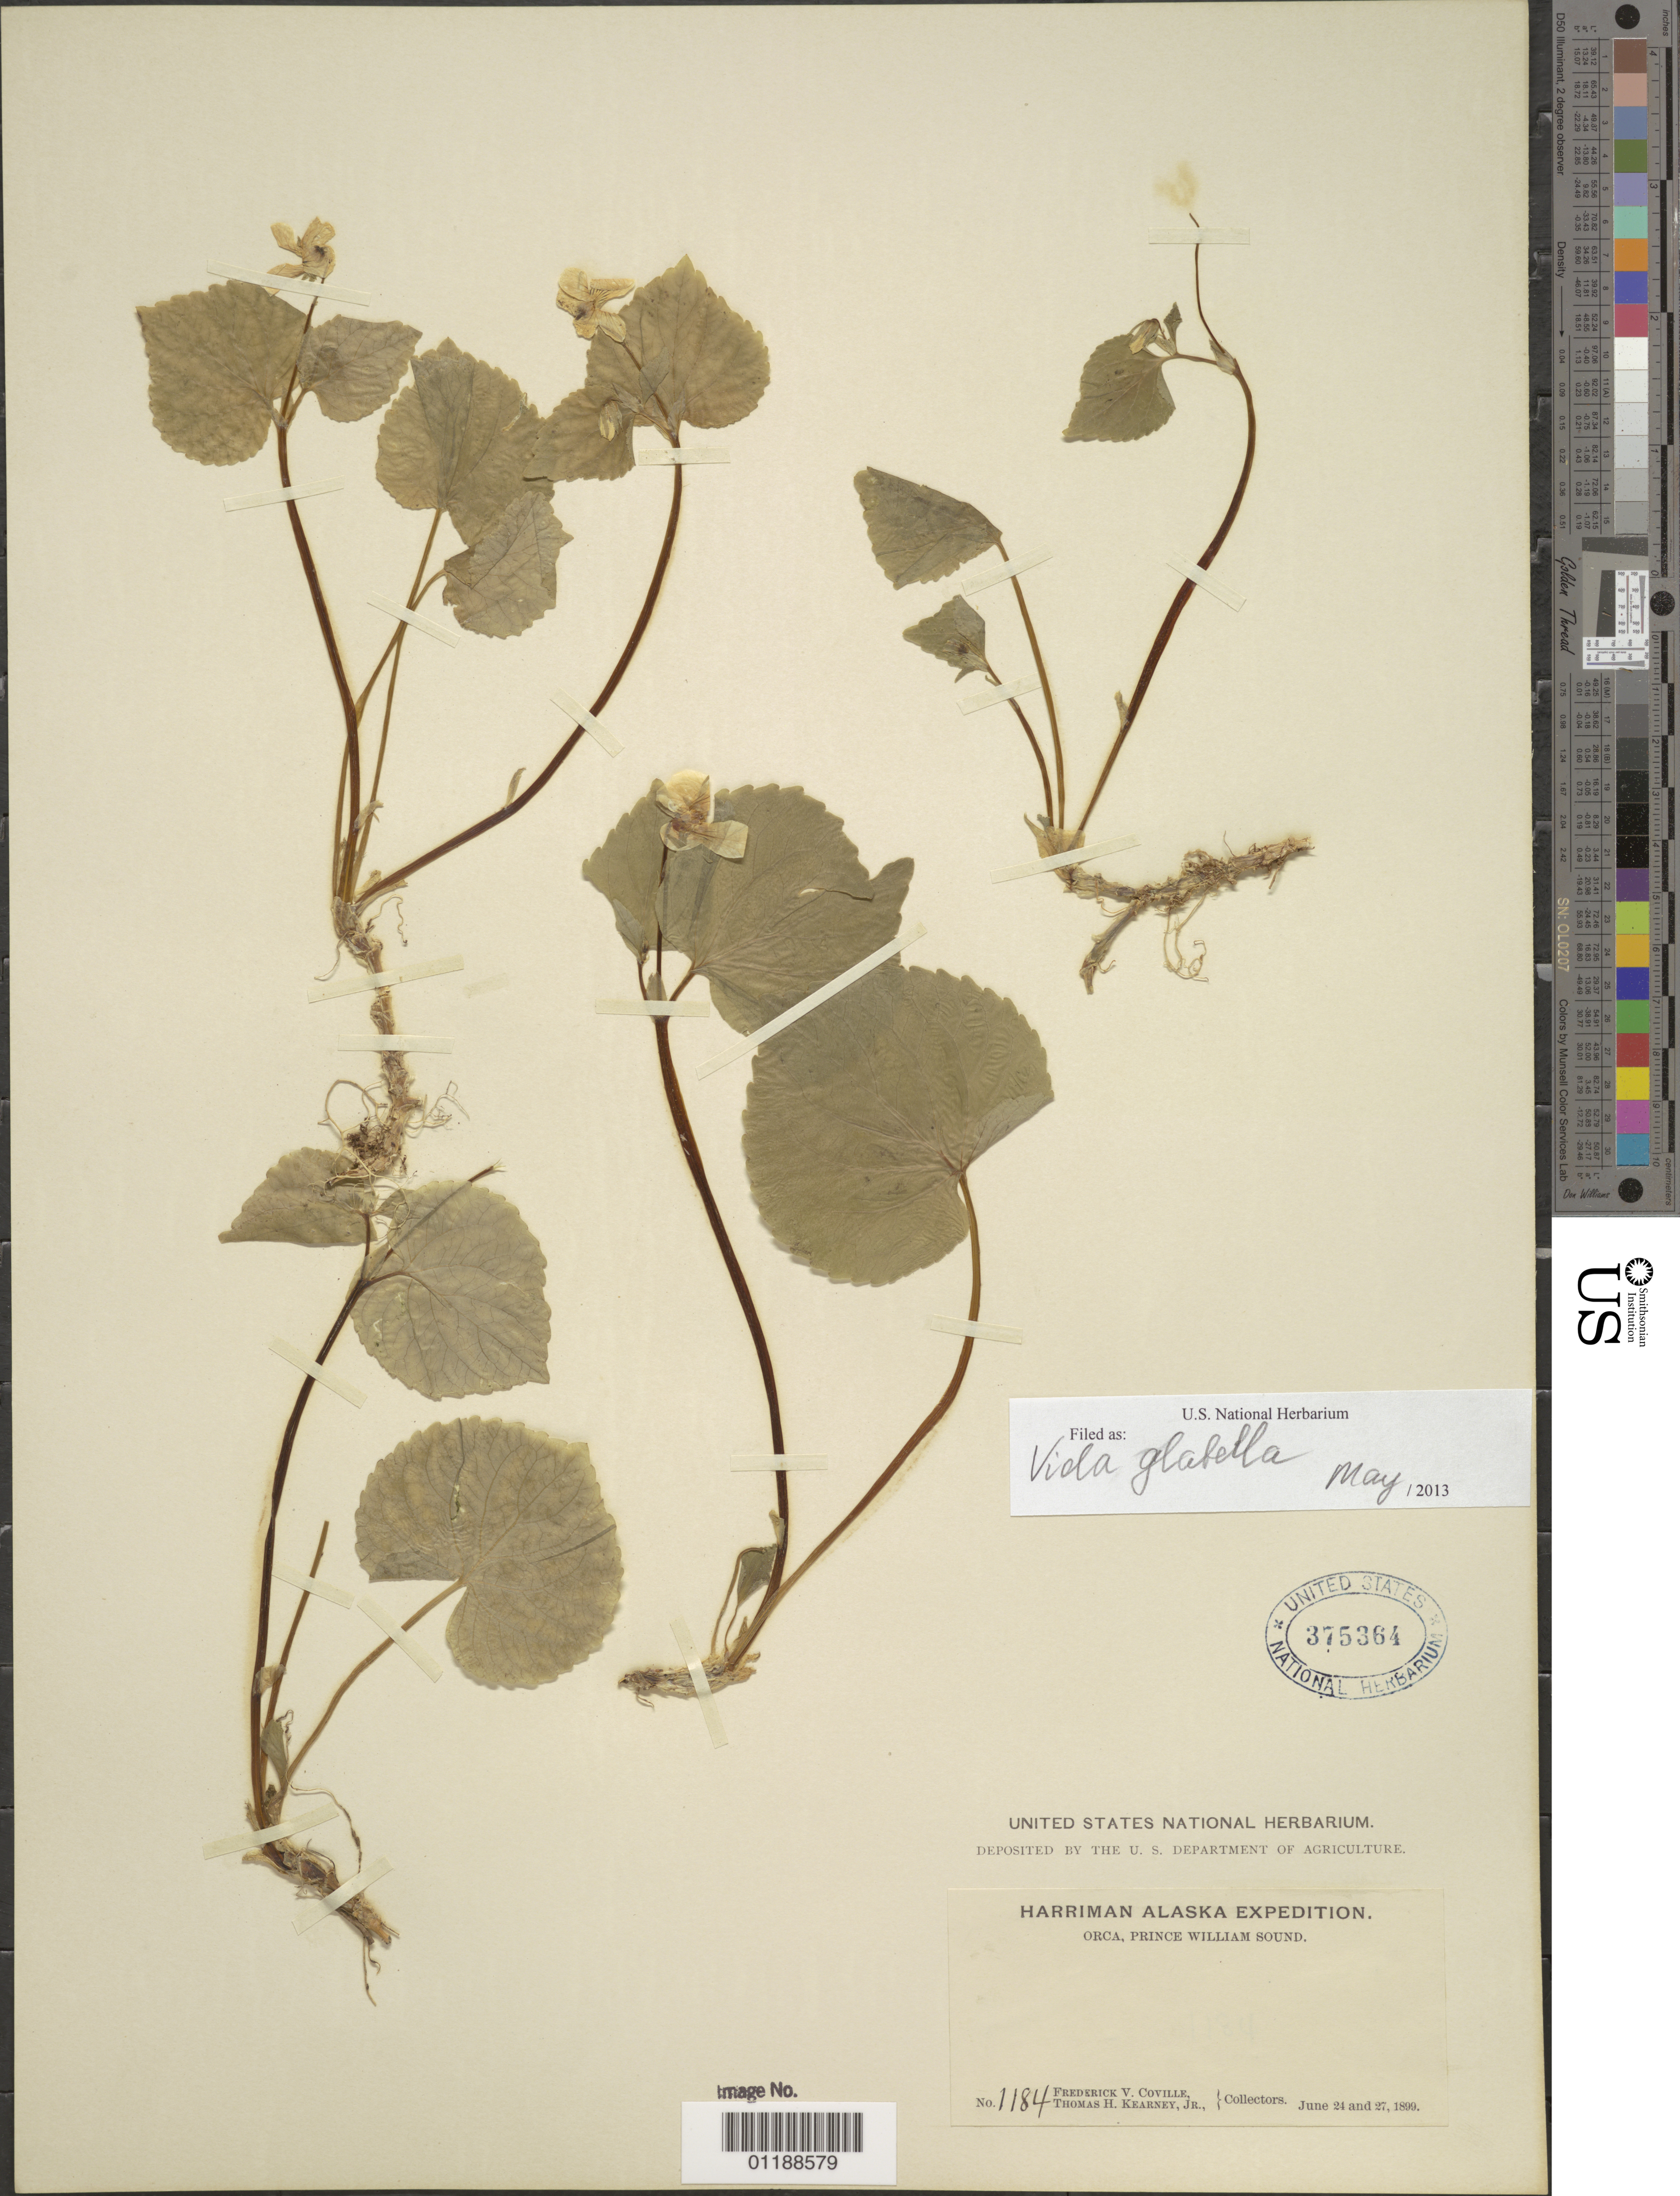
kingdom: Plantae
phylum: Tracheophyta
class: Magnoliopsida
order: Malpighiales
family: Violaceae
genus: Viola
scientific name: Viola glabella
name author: Nutt.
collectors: F. V. Coville & T. H. Kearney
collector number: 1184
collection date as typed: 24 Jun 1899 and 27 Jun 1899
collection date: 1899-06-24,1899-06-27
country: United States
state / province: Alaska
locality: Orca, Prince William Sound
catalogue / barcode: US 375364